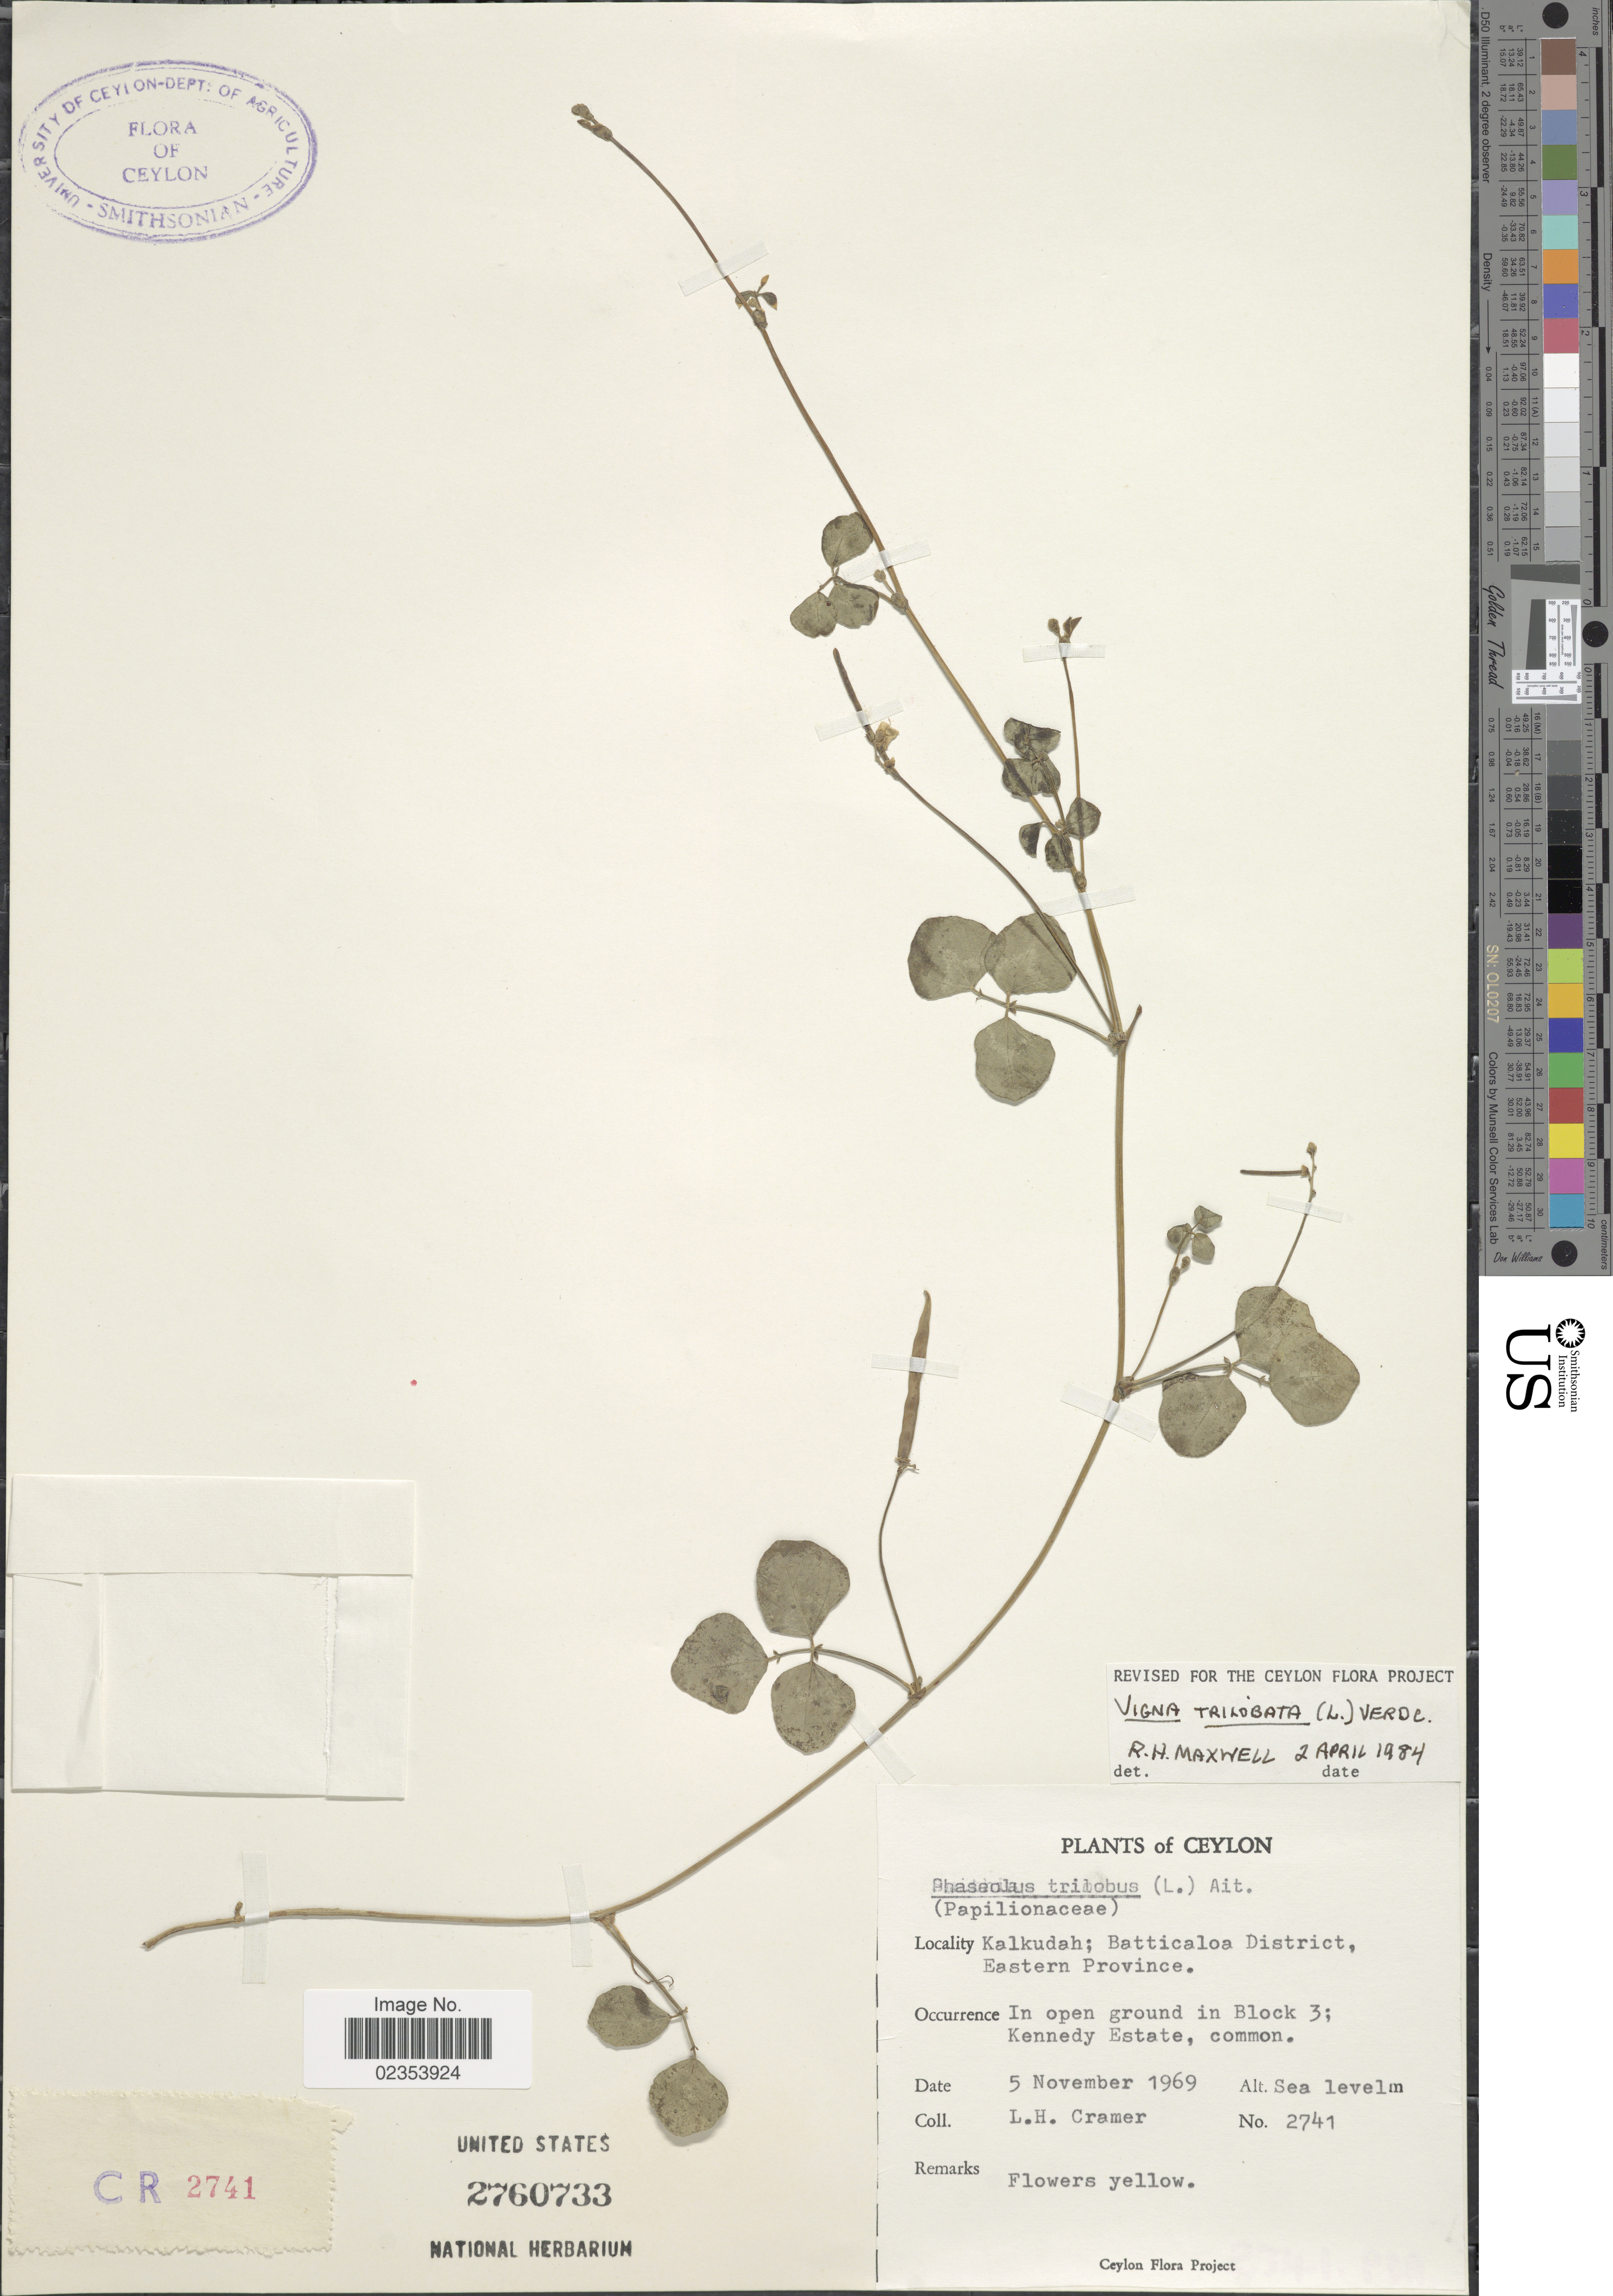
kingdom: Plantae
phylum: Tracheophyta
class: Magnoliopsida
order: Fabales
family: Fabaceae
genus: Vigna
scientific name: Vigna trilobata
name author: (L.) Verdc.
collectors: L. H. Cramer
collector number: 2741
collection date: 1969-11-05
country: Sri Lanka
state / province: Eastern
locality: Ceylon. Kalkudah; Batticaloa District, Eastern Province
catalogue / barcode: US 2760733